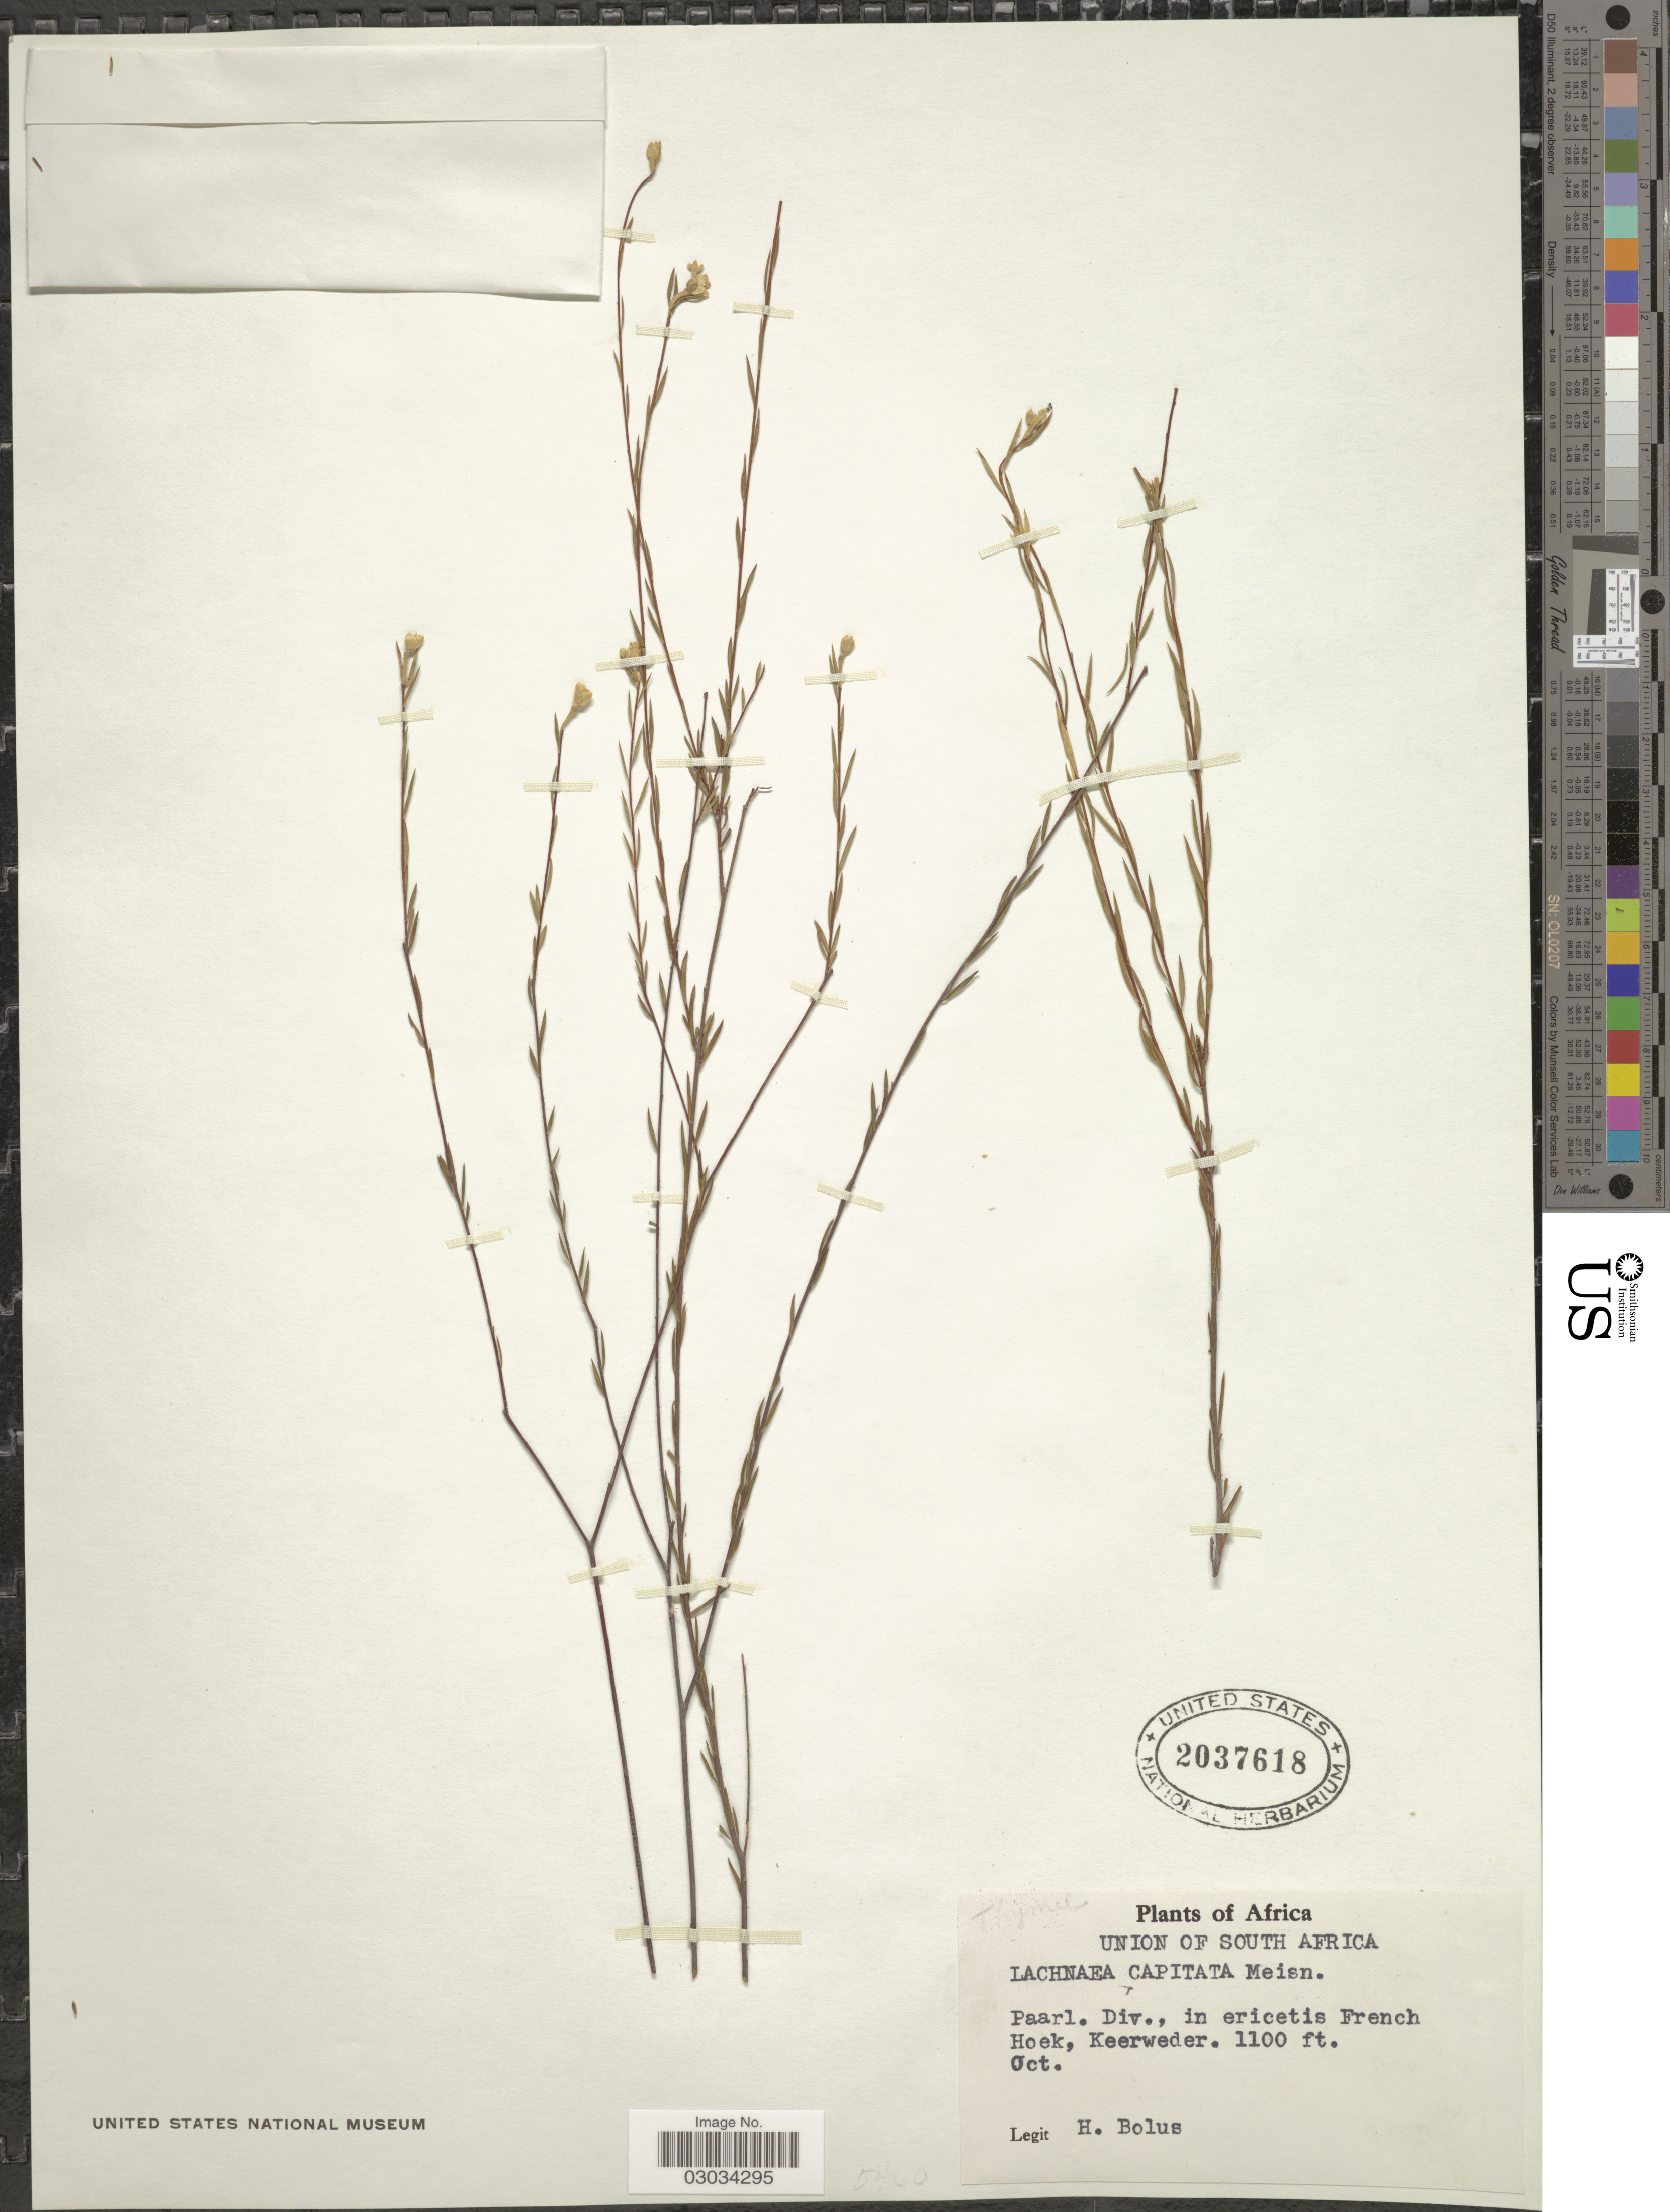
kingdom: Plantae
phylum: Tracheophyta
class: Magnoliopsida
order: Malvales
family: Thymelaeaceae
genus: Lachnaea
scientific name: Lachnaea capitata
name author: (L.) Crantz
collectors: H. Bolus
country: South Africa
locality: Union of South Africa. Paarl. Div., in ericetis French Hoek, Keerweder.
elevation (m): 335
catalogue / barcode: US 2037618